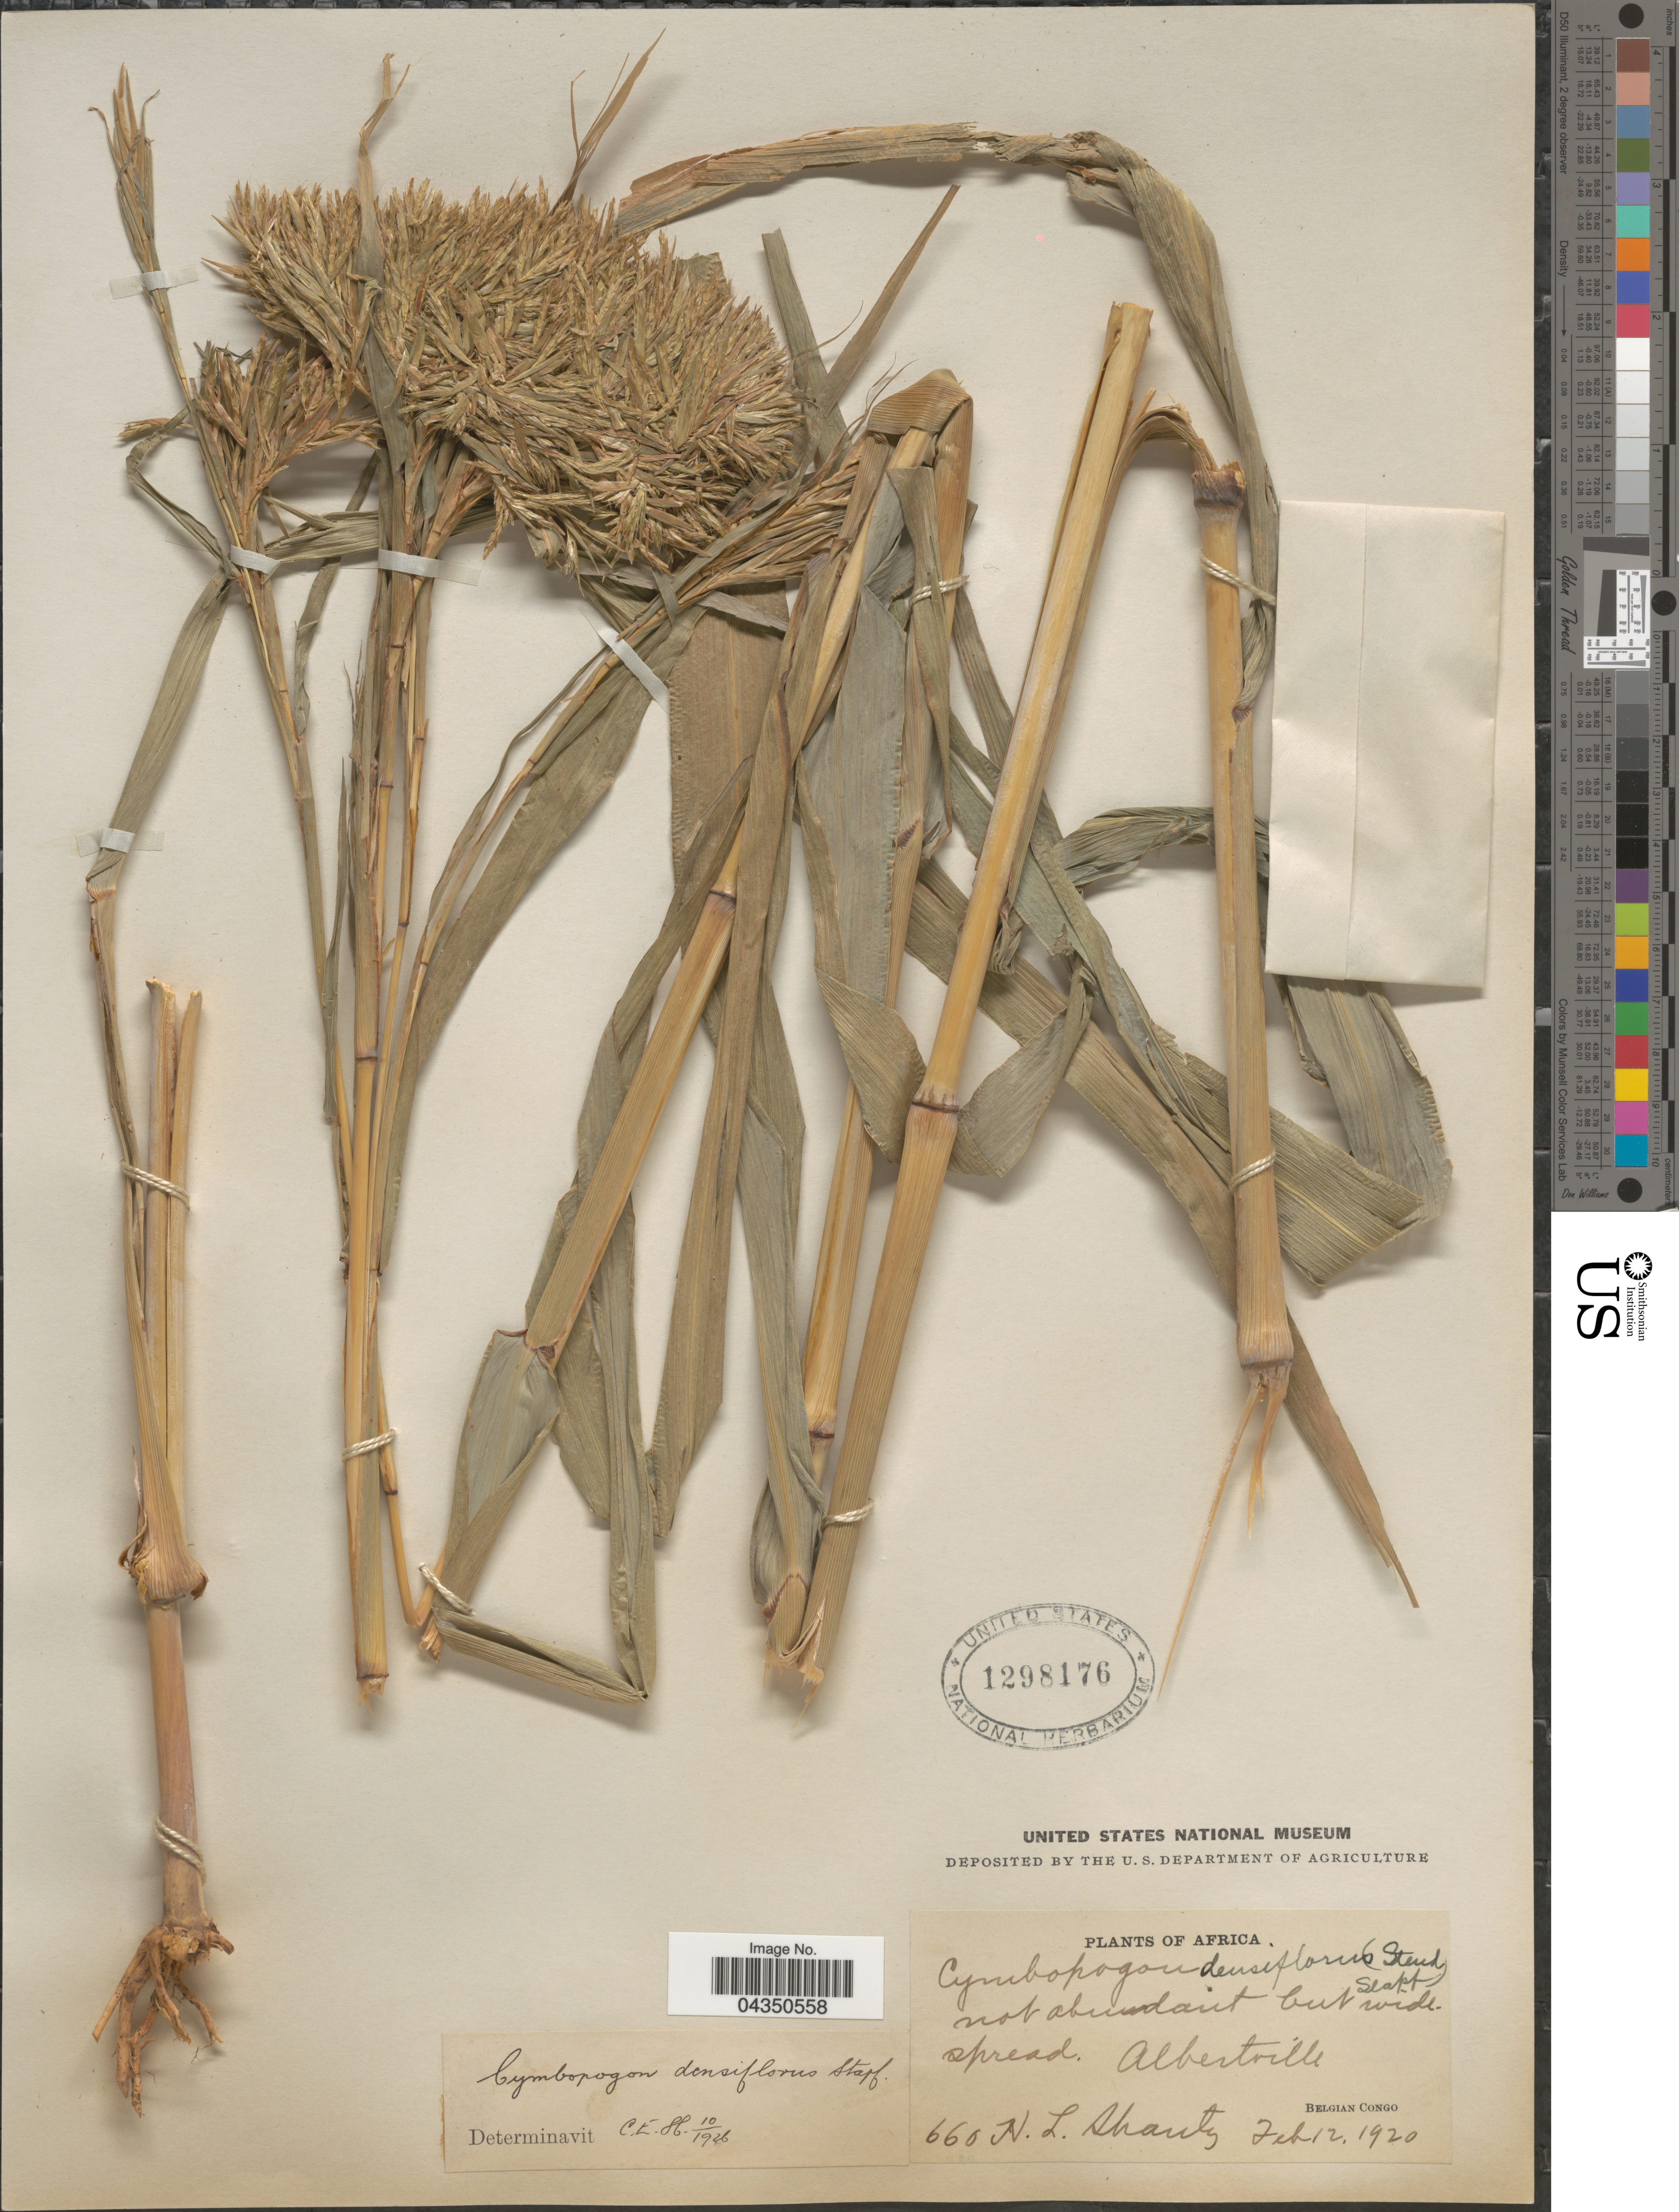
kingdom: Plantae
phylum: Tracheophyta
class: Liliopsida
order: Poales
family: Poaceae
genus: Cymbopogon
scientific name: Cymbopogon densiflorus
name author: Stapf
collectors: H. Shantz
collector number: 660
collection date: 1920-02-12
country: Congo, Democratic Republic of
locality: Albertville. Belgian Congo.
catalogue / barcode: US 1298176